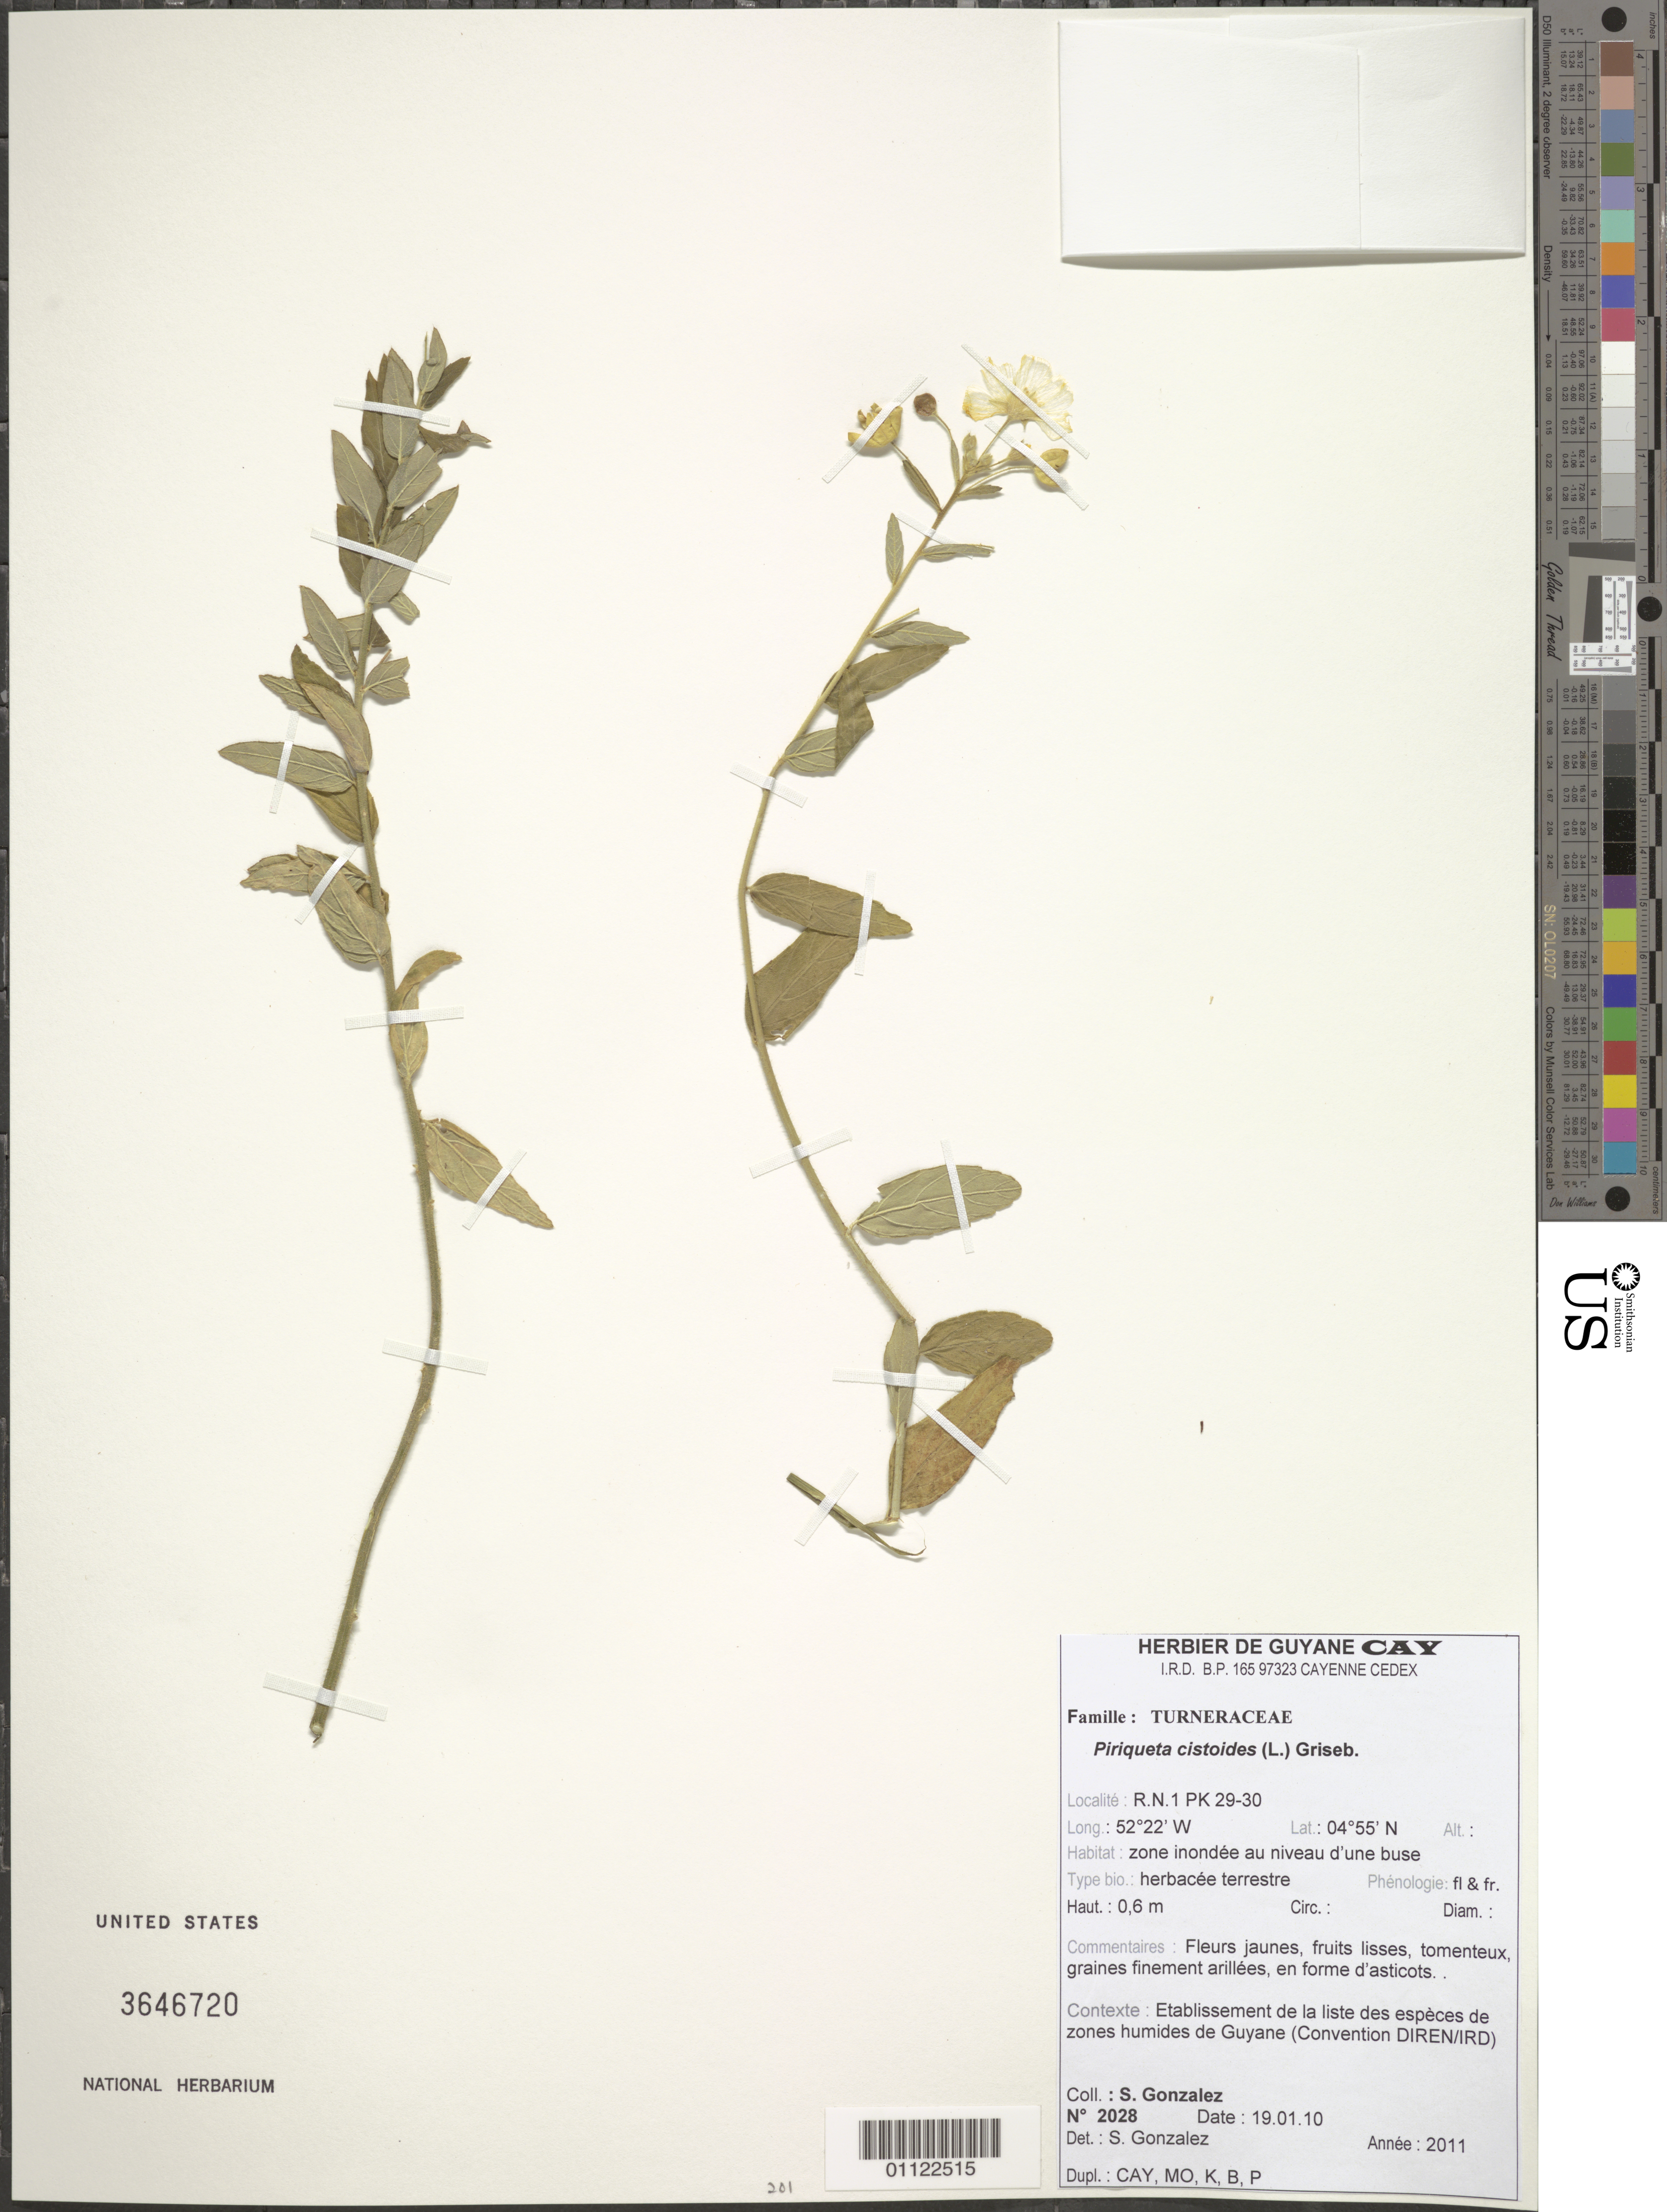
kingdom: Plantae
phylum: Tracheophyta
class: Magnoliopsida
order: Malpighiales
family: Turneraceae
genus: Piriqueta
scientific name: Piriqueta cistoides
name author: (L.) Griseb.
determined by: Gonzalez, Sophie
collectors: S. Gonzalez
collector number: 2028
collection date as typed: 19-Jan-10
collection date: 1910-01-19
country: French Guiana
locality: RN. 1 pk 29-30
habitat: Zone inondee au niveau d'une buse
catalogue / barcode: US 3646720